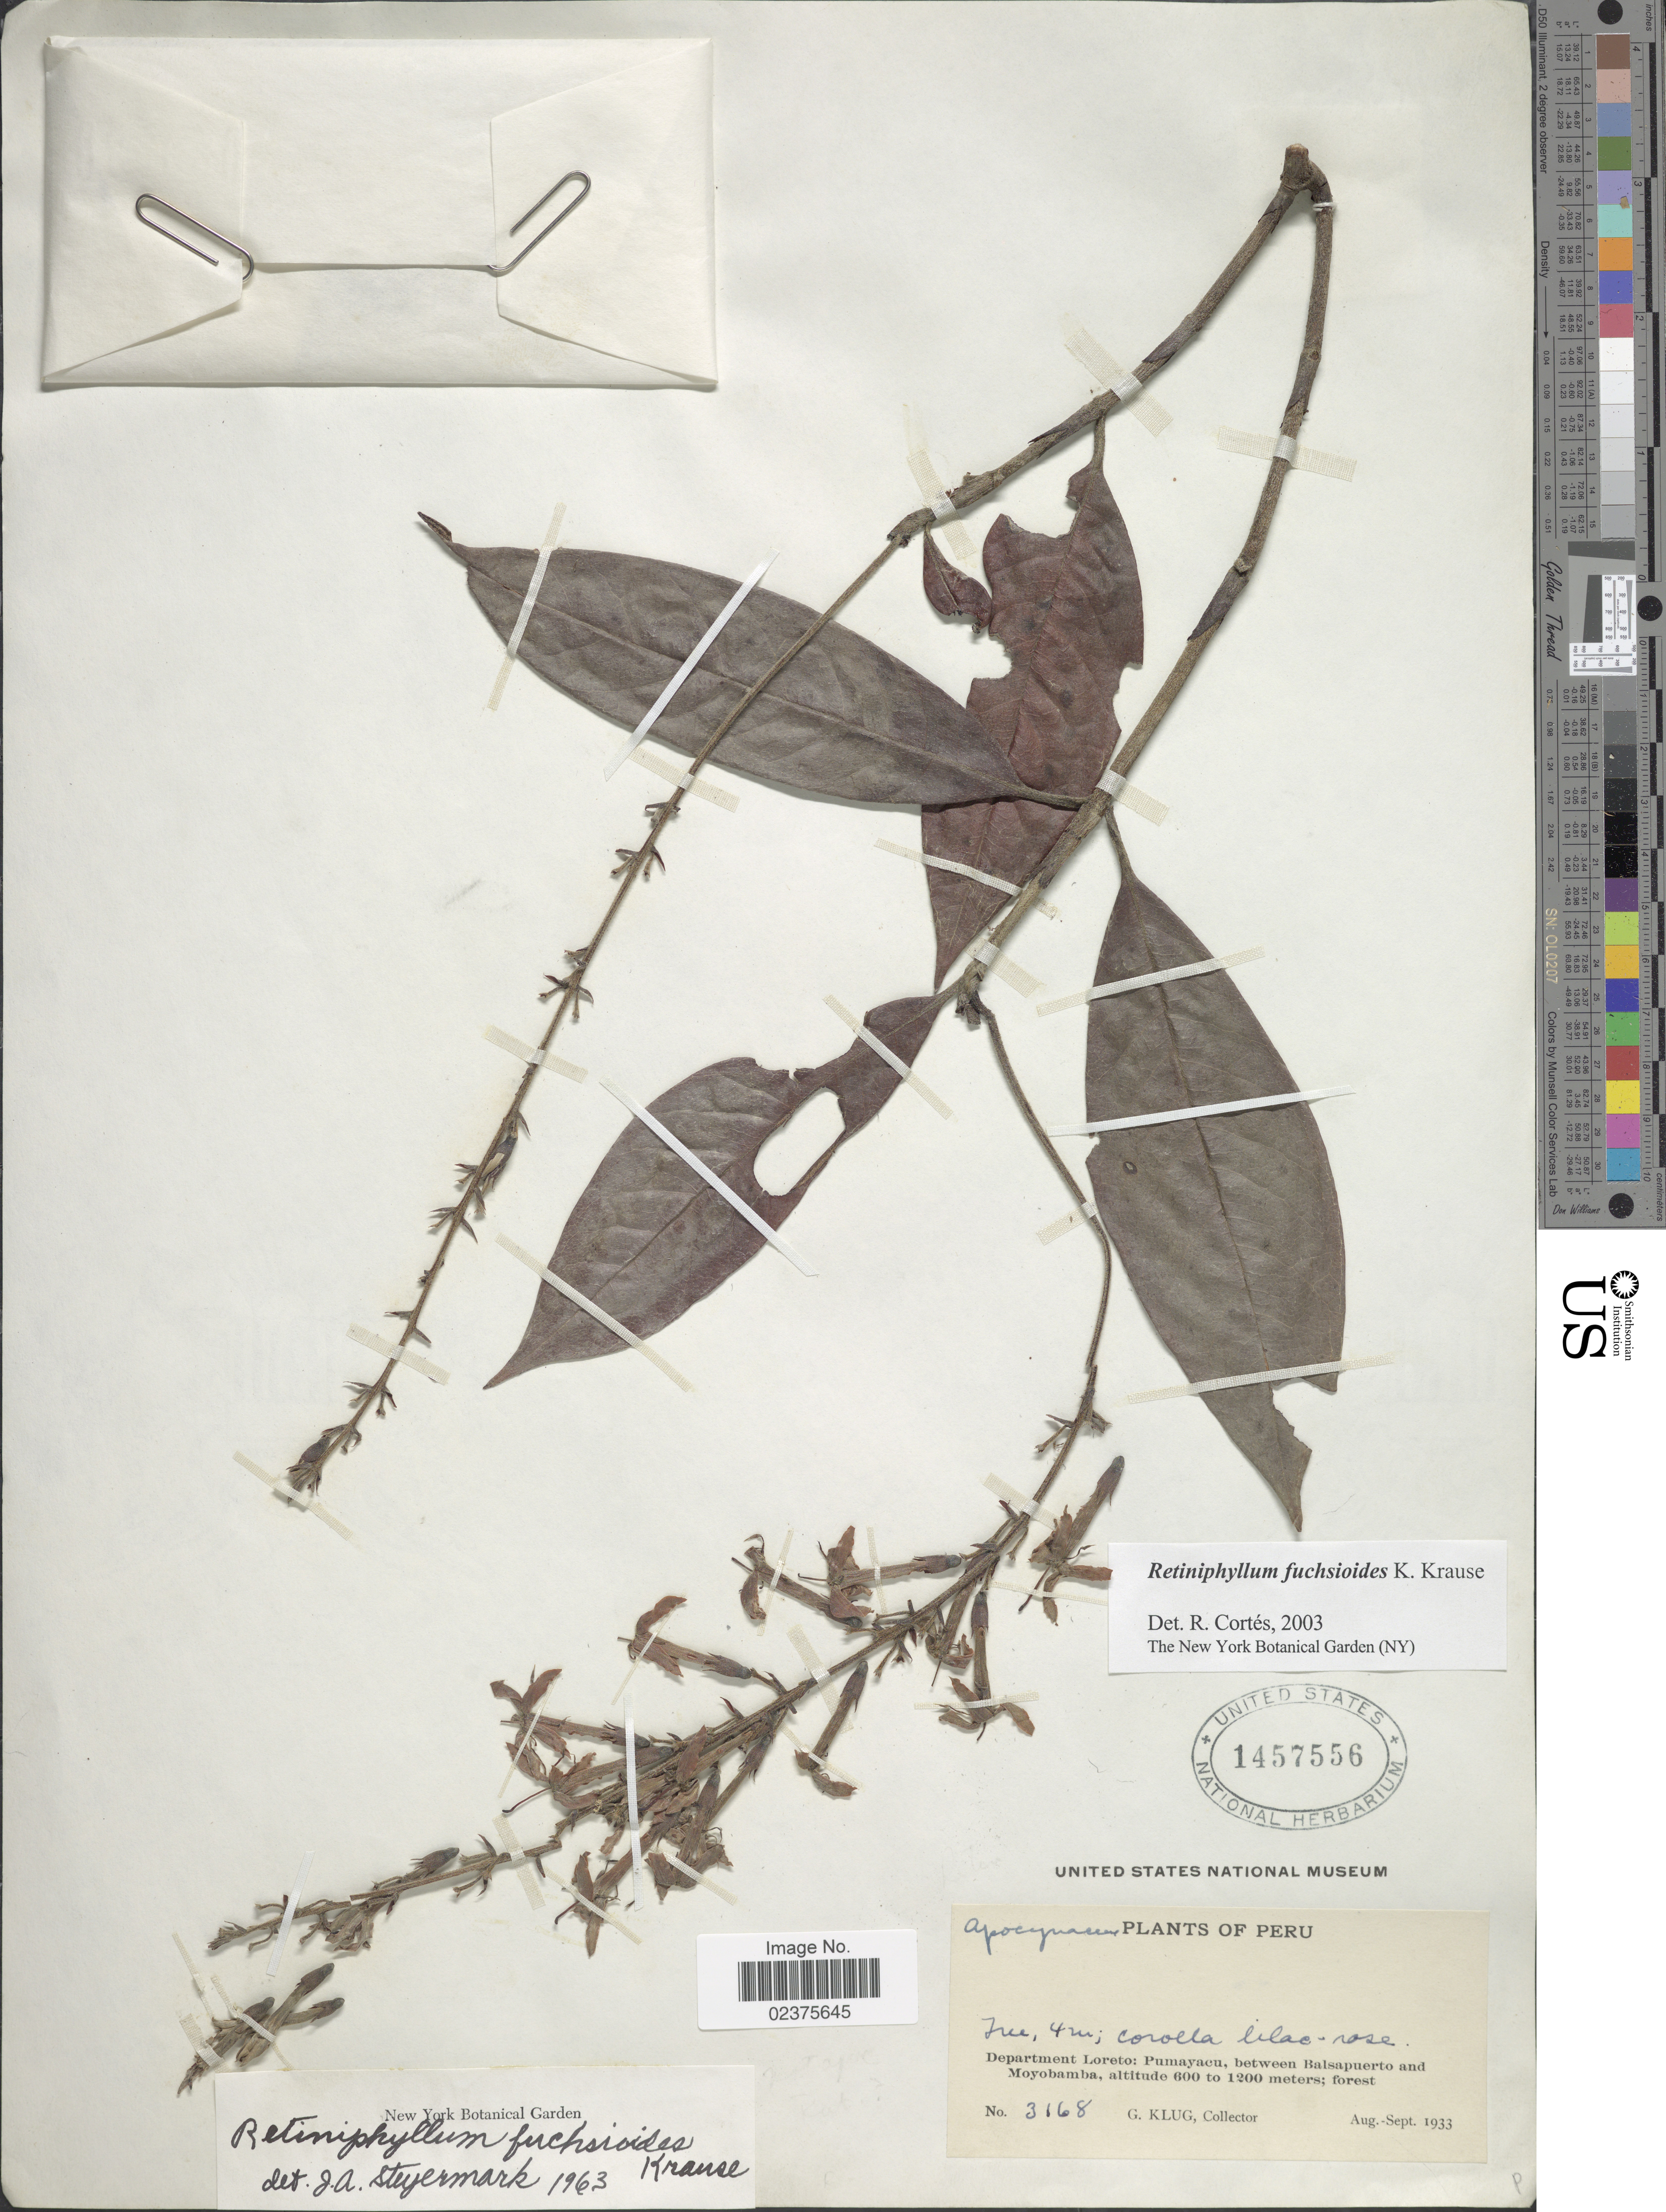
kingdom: Plantae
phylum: Tracheophyta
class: Magnoliopsida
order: Gentianales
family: Rubiaceae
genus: Retiniphyllum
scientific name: Retiniphyllum fuchsioides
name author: K. Krause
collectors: G. Klug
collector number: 3168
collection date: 1933-08/1933-09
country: Peru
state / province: Loreto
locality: Department Loreto: Pumayacu, between Balsapuerto and Moyobamba; forest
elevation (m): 600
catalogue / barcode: US 1457556